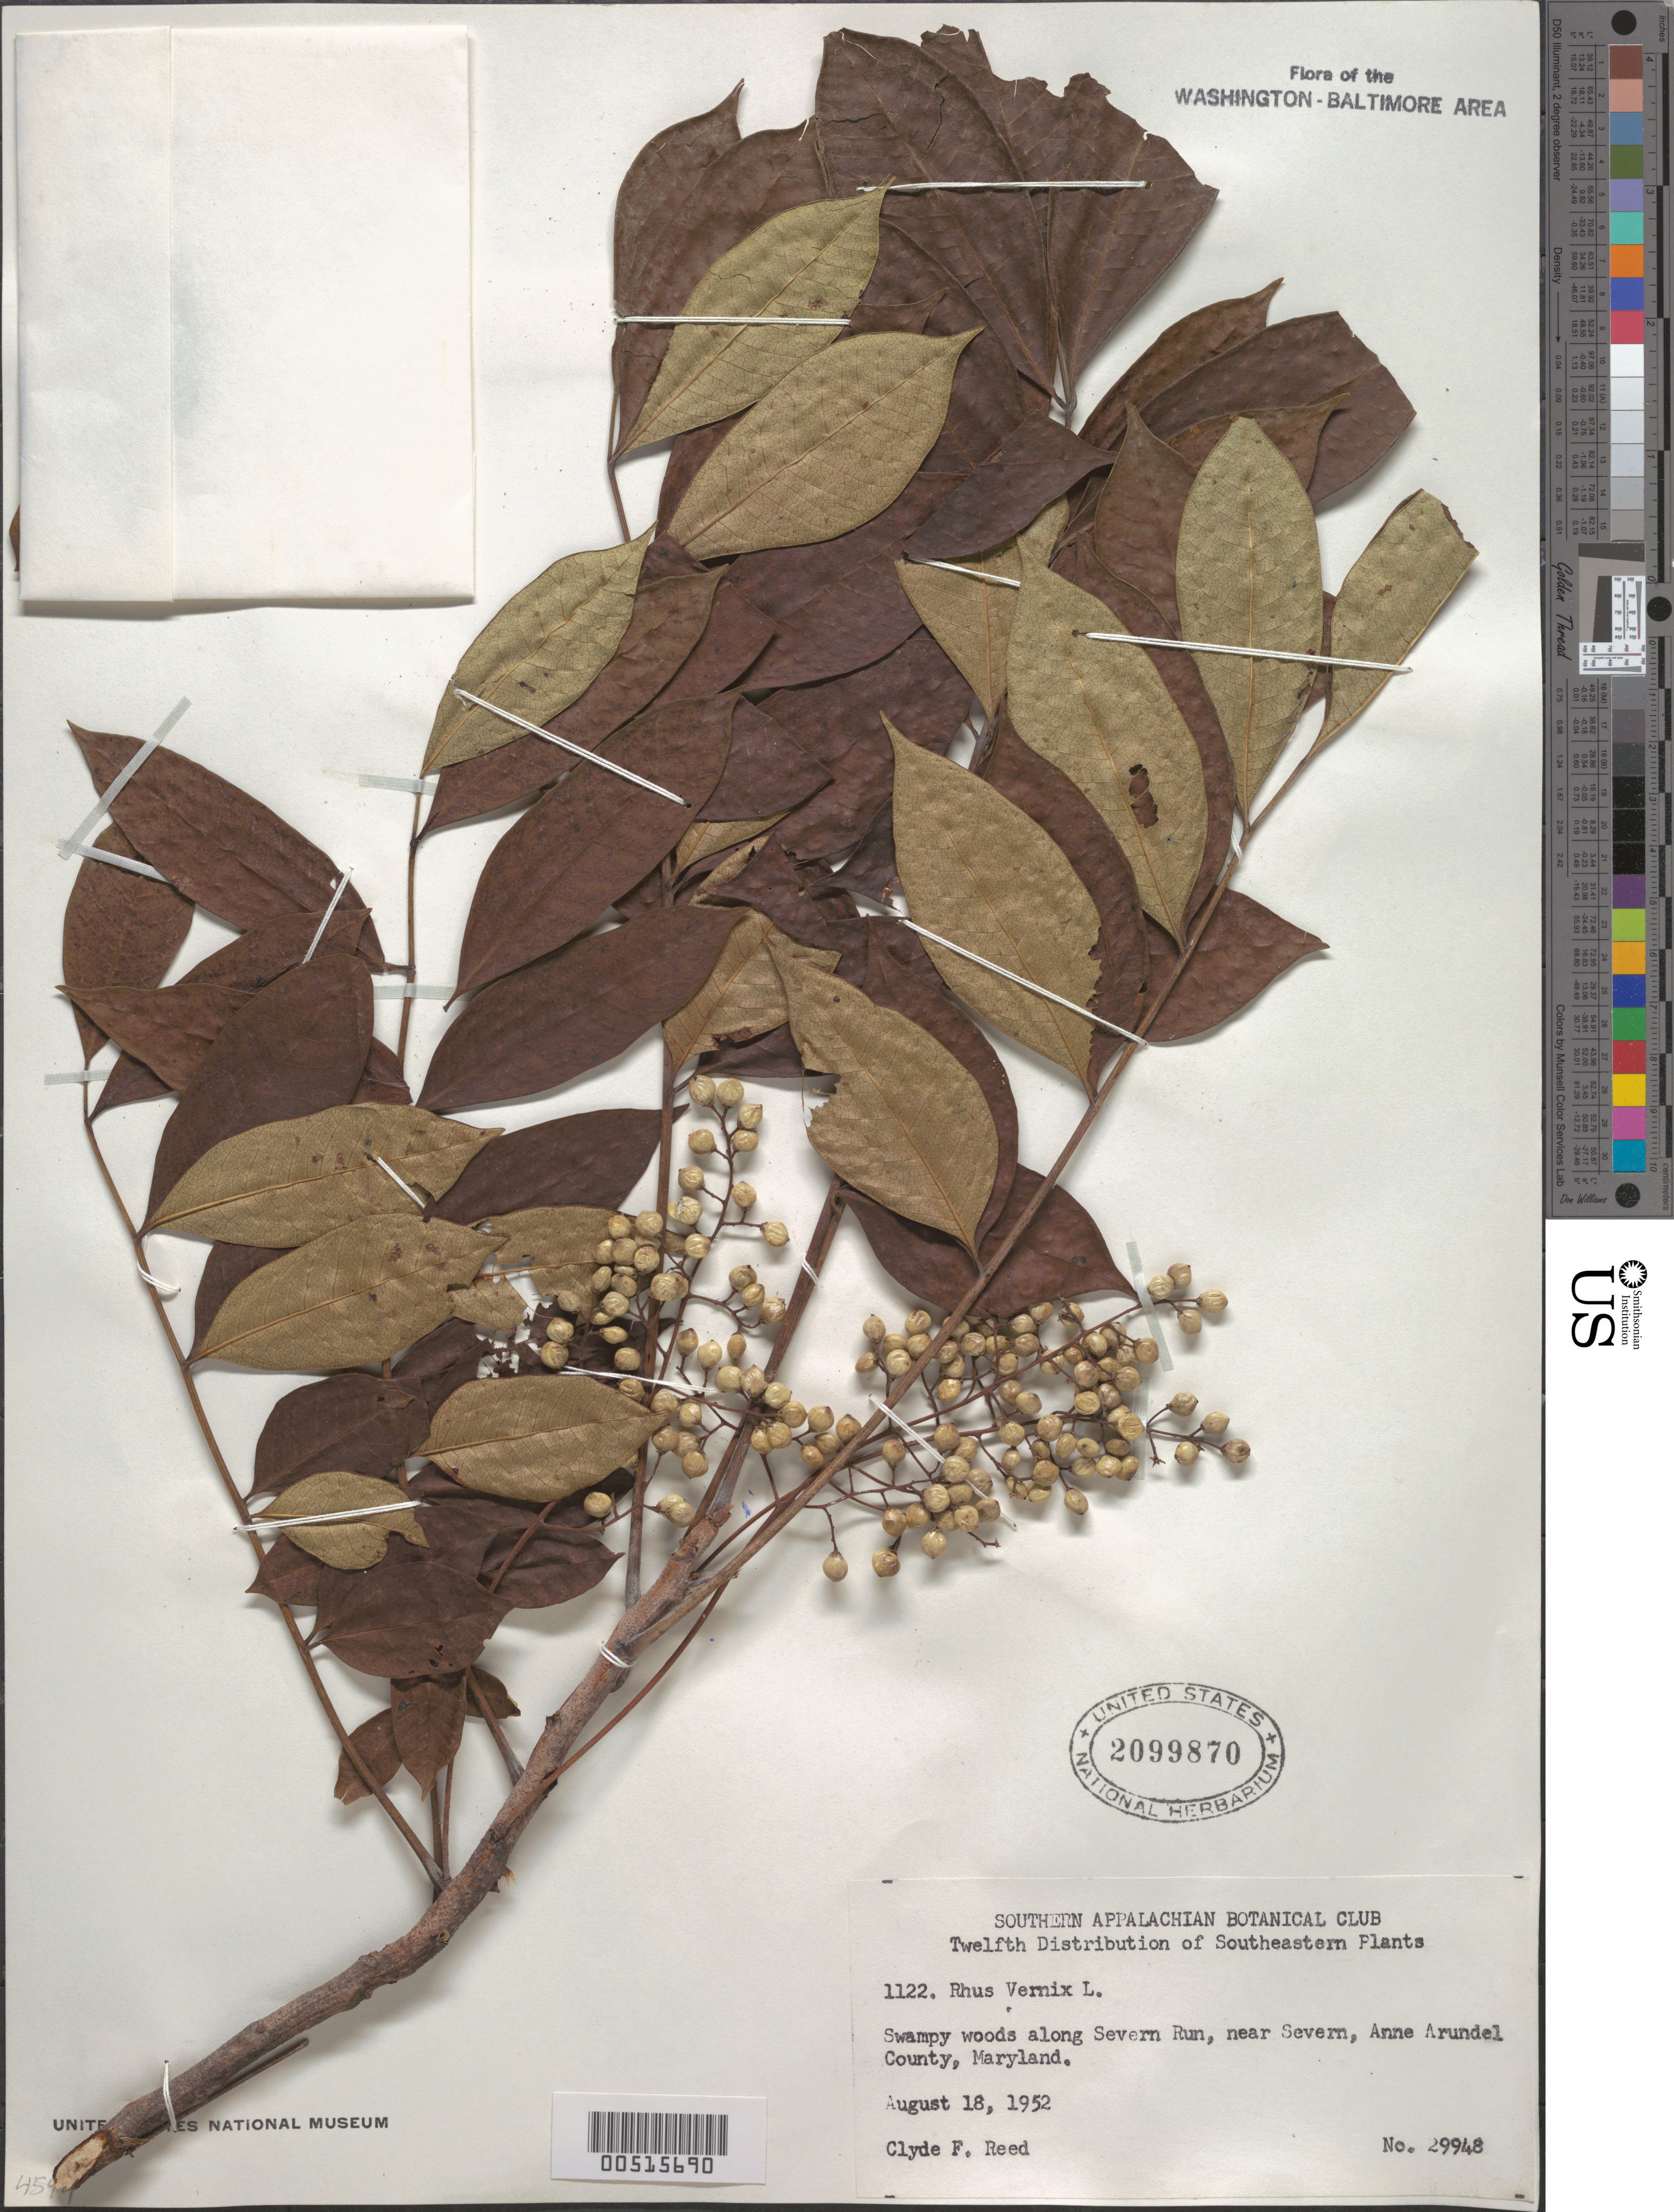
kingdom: Plantae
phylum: Tracheophyta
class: Magnoliopsida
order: Sapindales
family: Anacardiaceae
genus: Toxicodendron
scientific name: Toxicodendron vernix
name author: (L.) Kuntze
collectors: C. F. Reed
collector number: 29948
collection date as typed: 18 Aug 1952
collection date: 1952-08-18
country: United States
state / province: Maryland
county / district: Anne Arundel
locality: Severn, Near, along Severn Run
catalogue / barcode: US 2099870